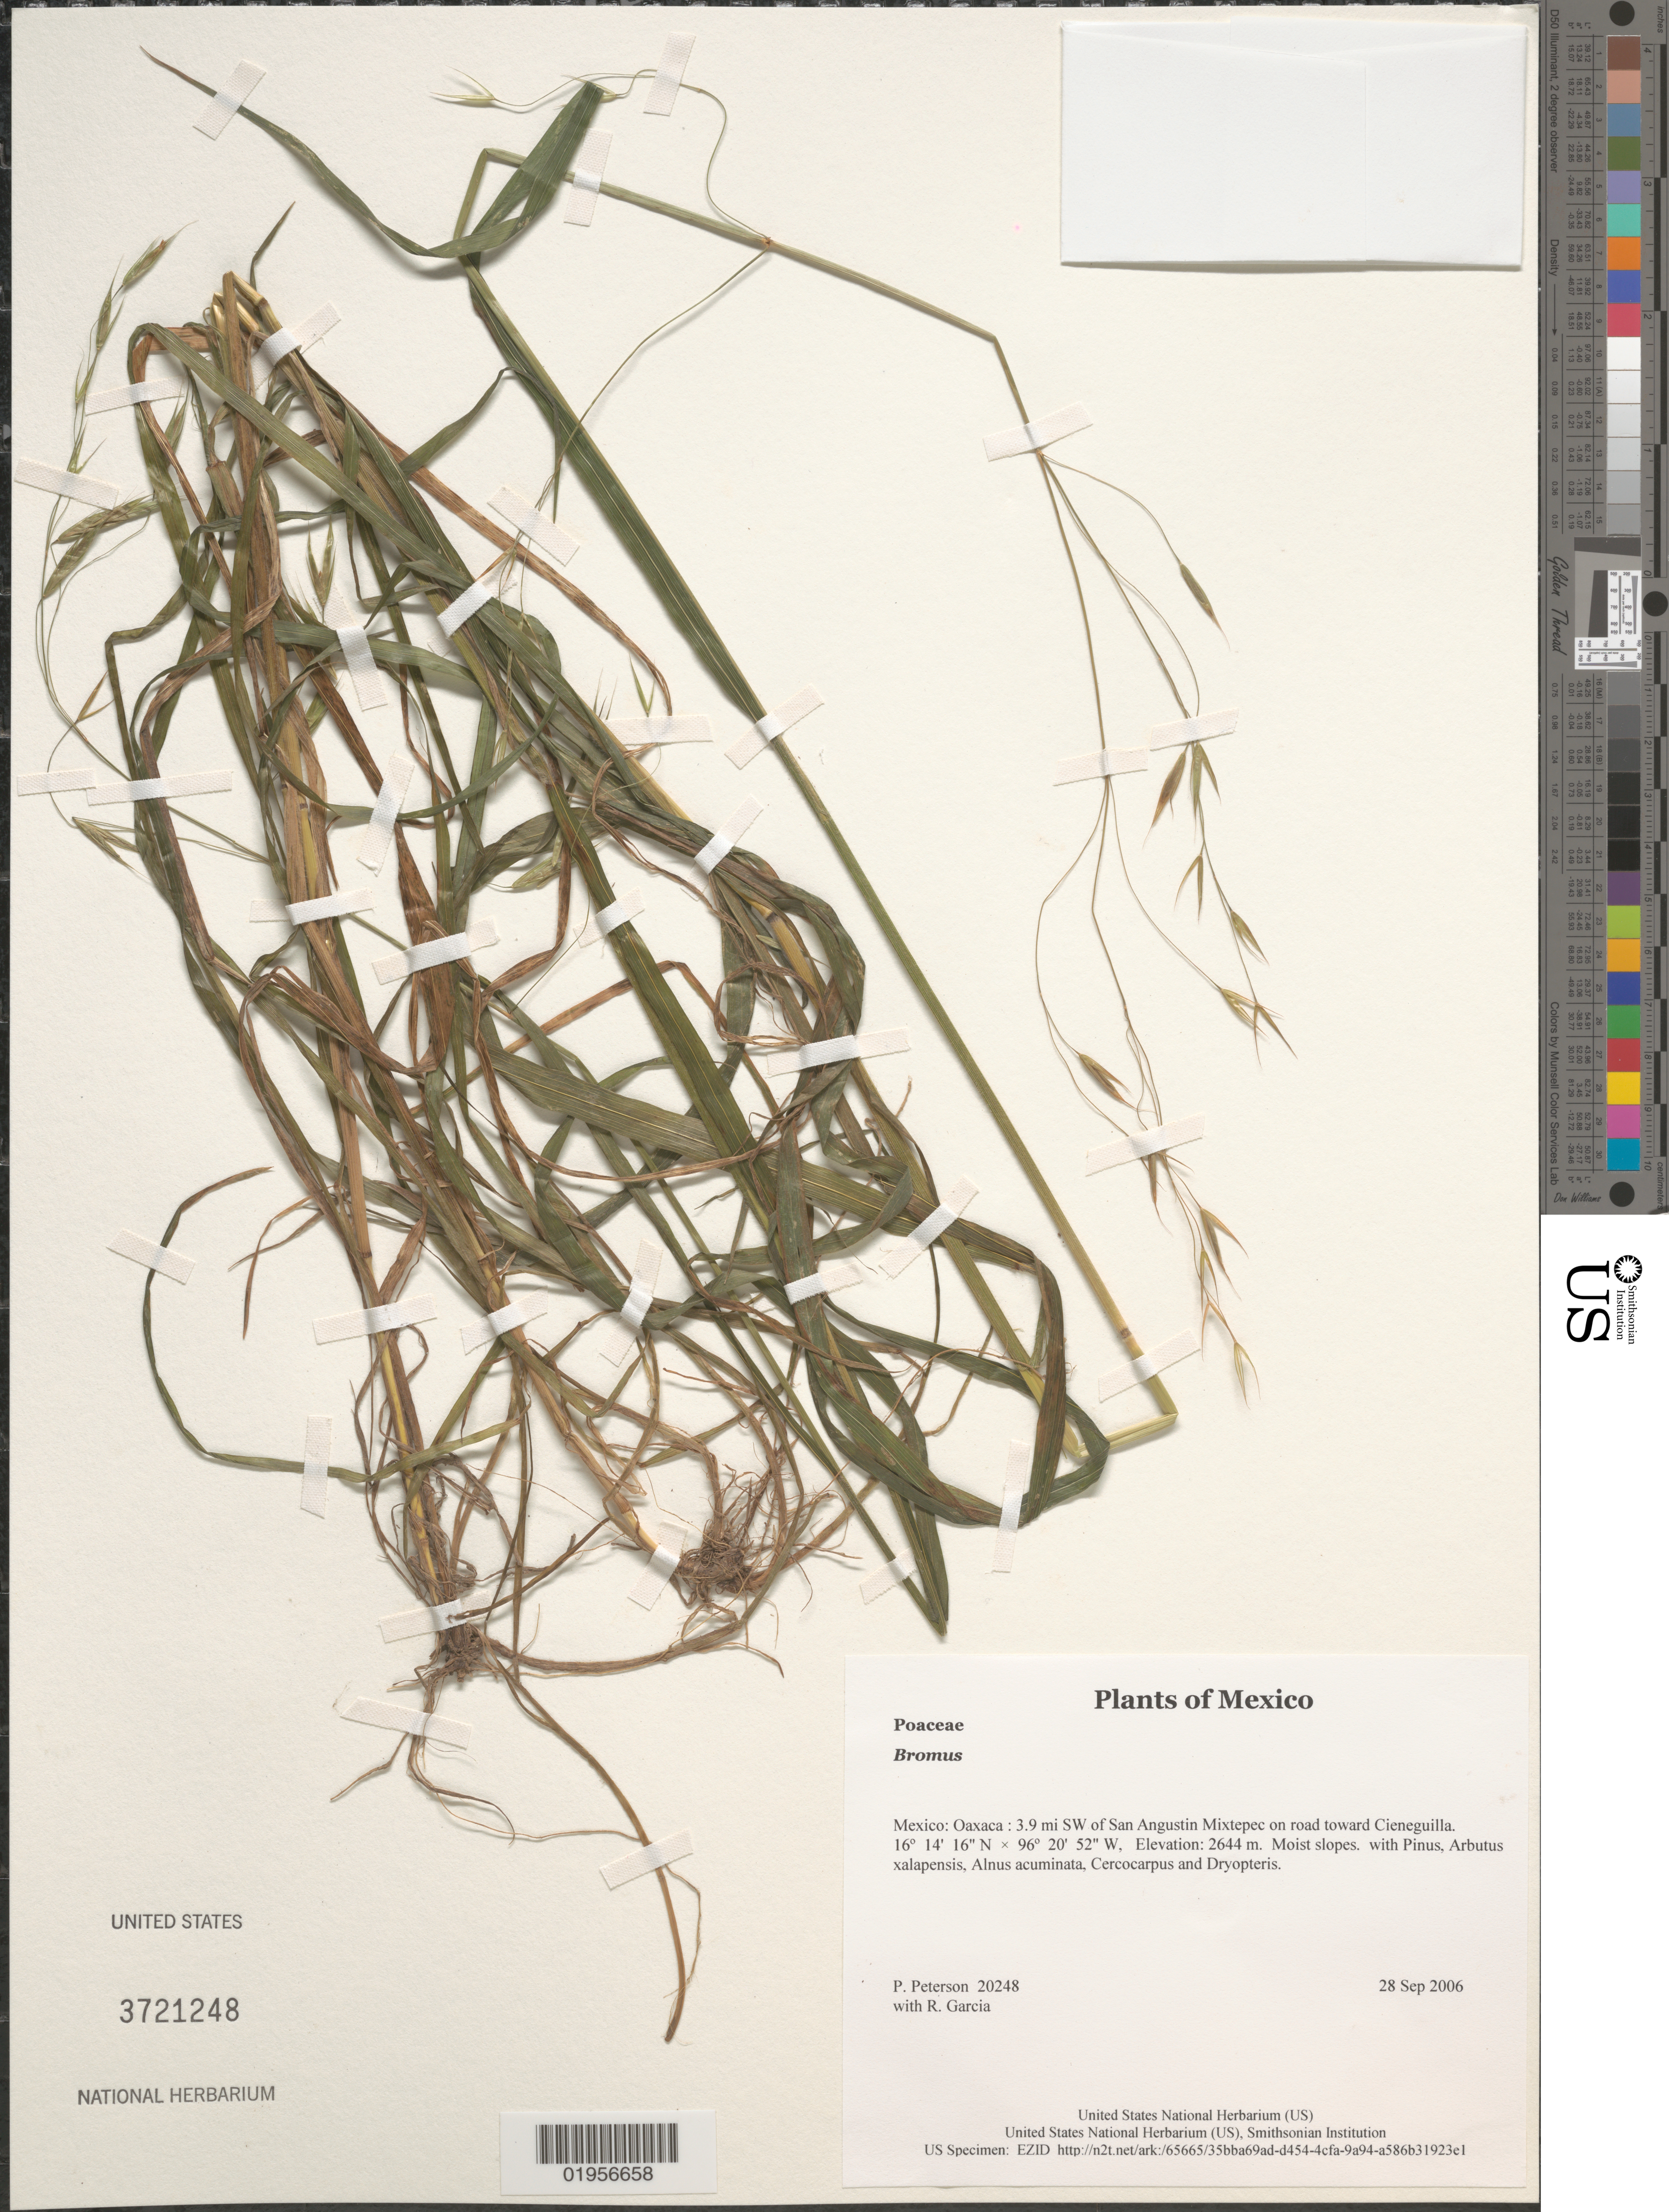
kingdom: Plantae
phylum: Tracheophyta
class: Liliopsida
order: Poales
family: Poaceae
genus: Bromus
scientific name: Bromus sp.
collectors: P. M. Peterson & R. Garcia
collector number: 20248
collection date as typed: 28 Sep 2006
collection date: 2006-09-28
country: Mexico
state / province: Oaxaca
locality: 3.9 mi SW of San Angustin Mixtepec on road toward Cieneguilla.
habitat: Moist slopes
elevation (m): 2644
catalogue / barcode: US 3721248